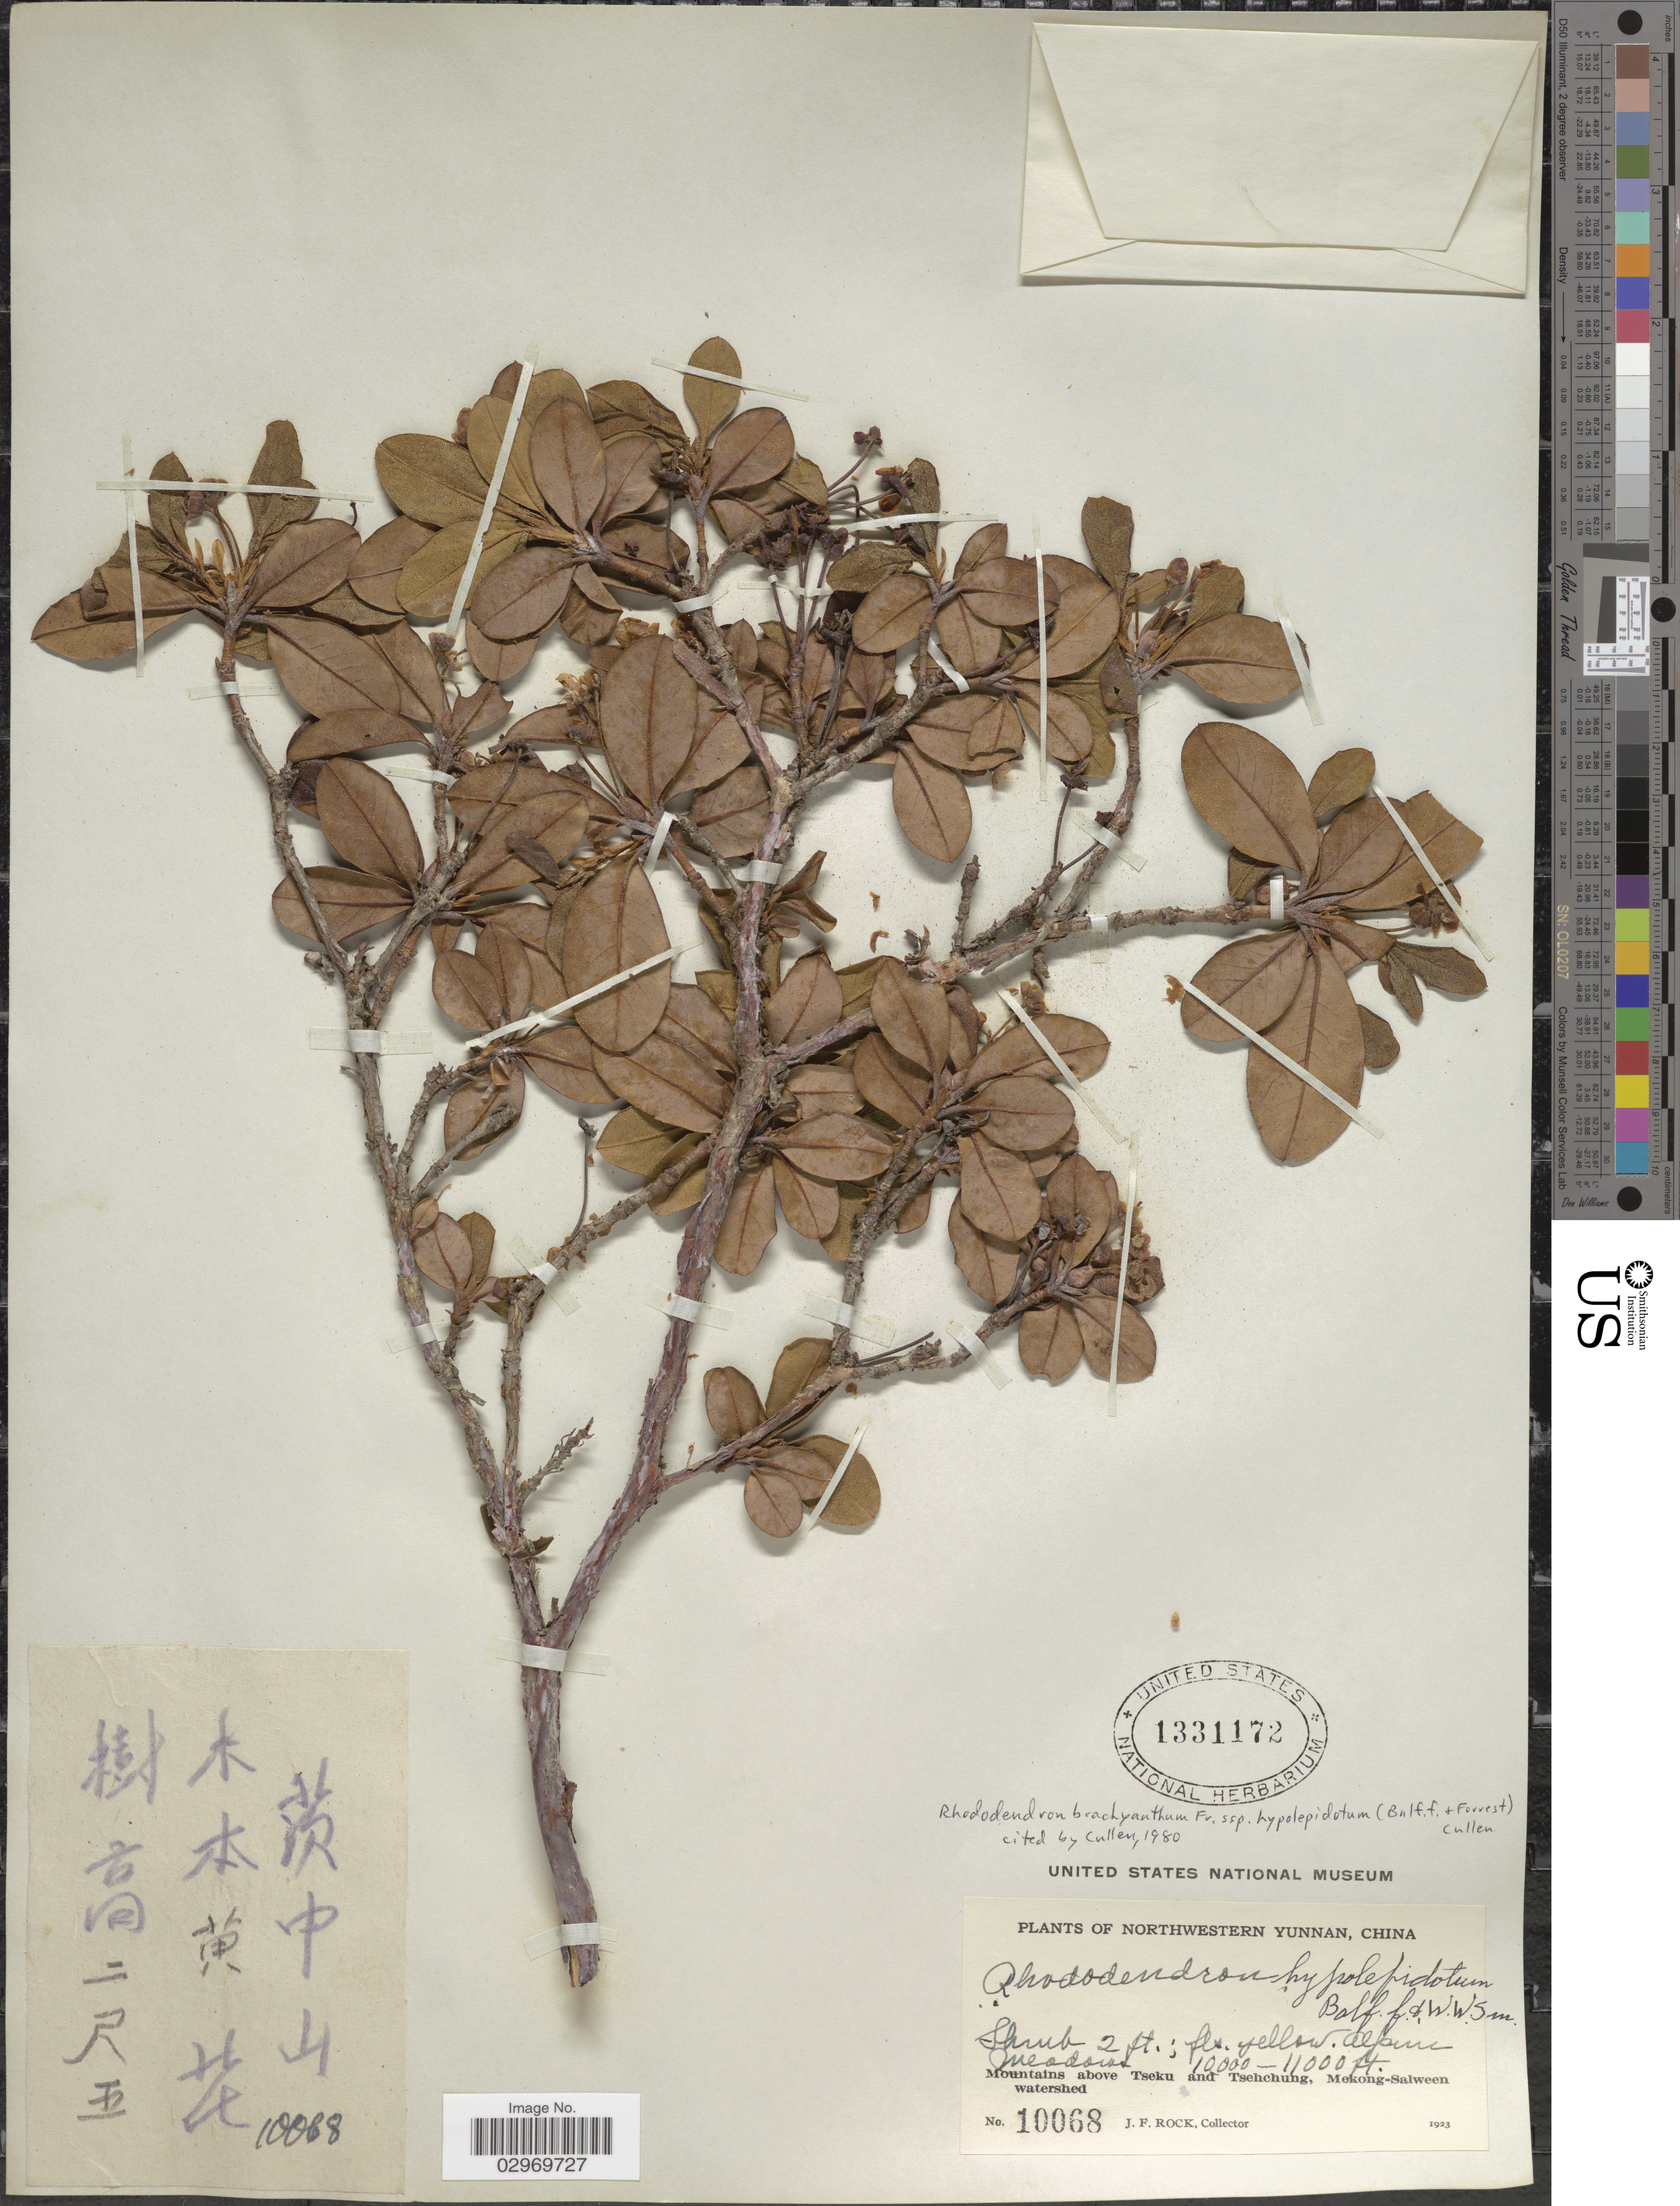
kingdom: Plantae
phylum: Tracheophyta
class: Magnoliopsida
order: Ericales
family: Ericaceae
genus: Rhododendron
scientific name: Rhododendron brachyanthum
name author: Franch.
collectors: J. Rock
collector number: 10068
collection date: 1923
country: China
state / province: Yunnan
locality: Northwestern Yunnan. Alpine meadow. Mountains above Tseku and Tsehchung, Mekong-Salween watershed.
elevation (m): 3048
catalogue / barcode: US 1331172